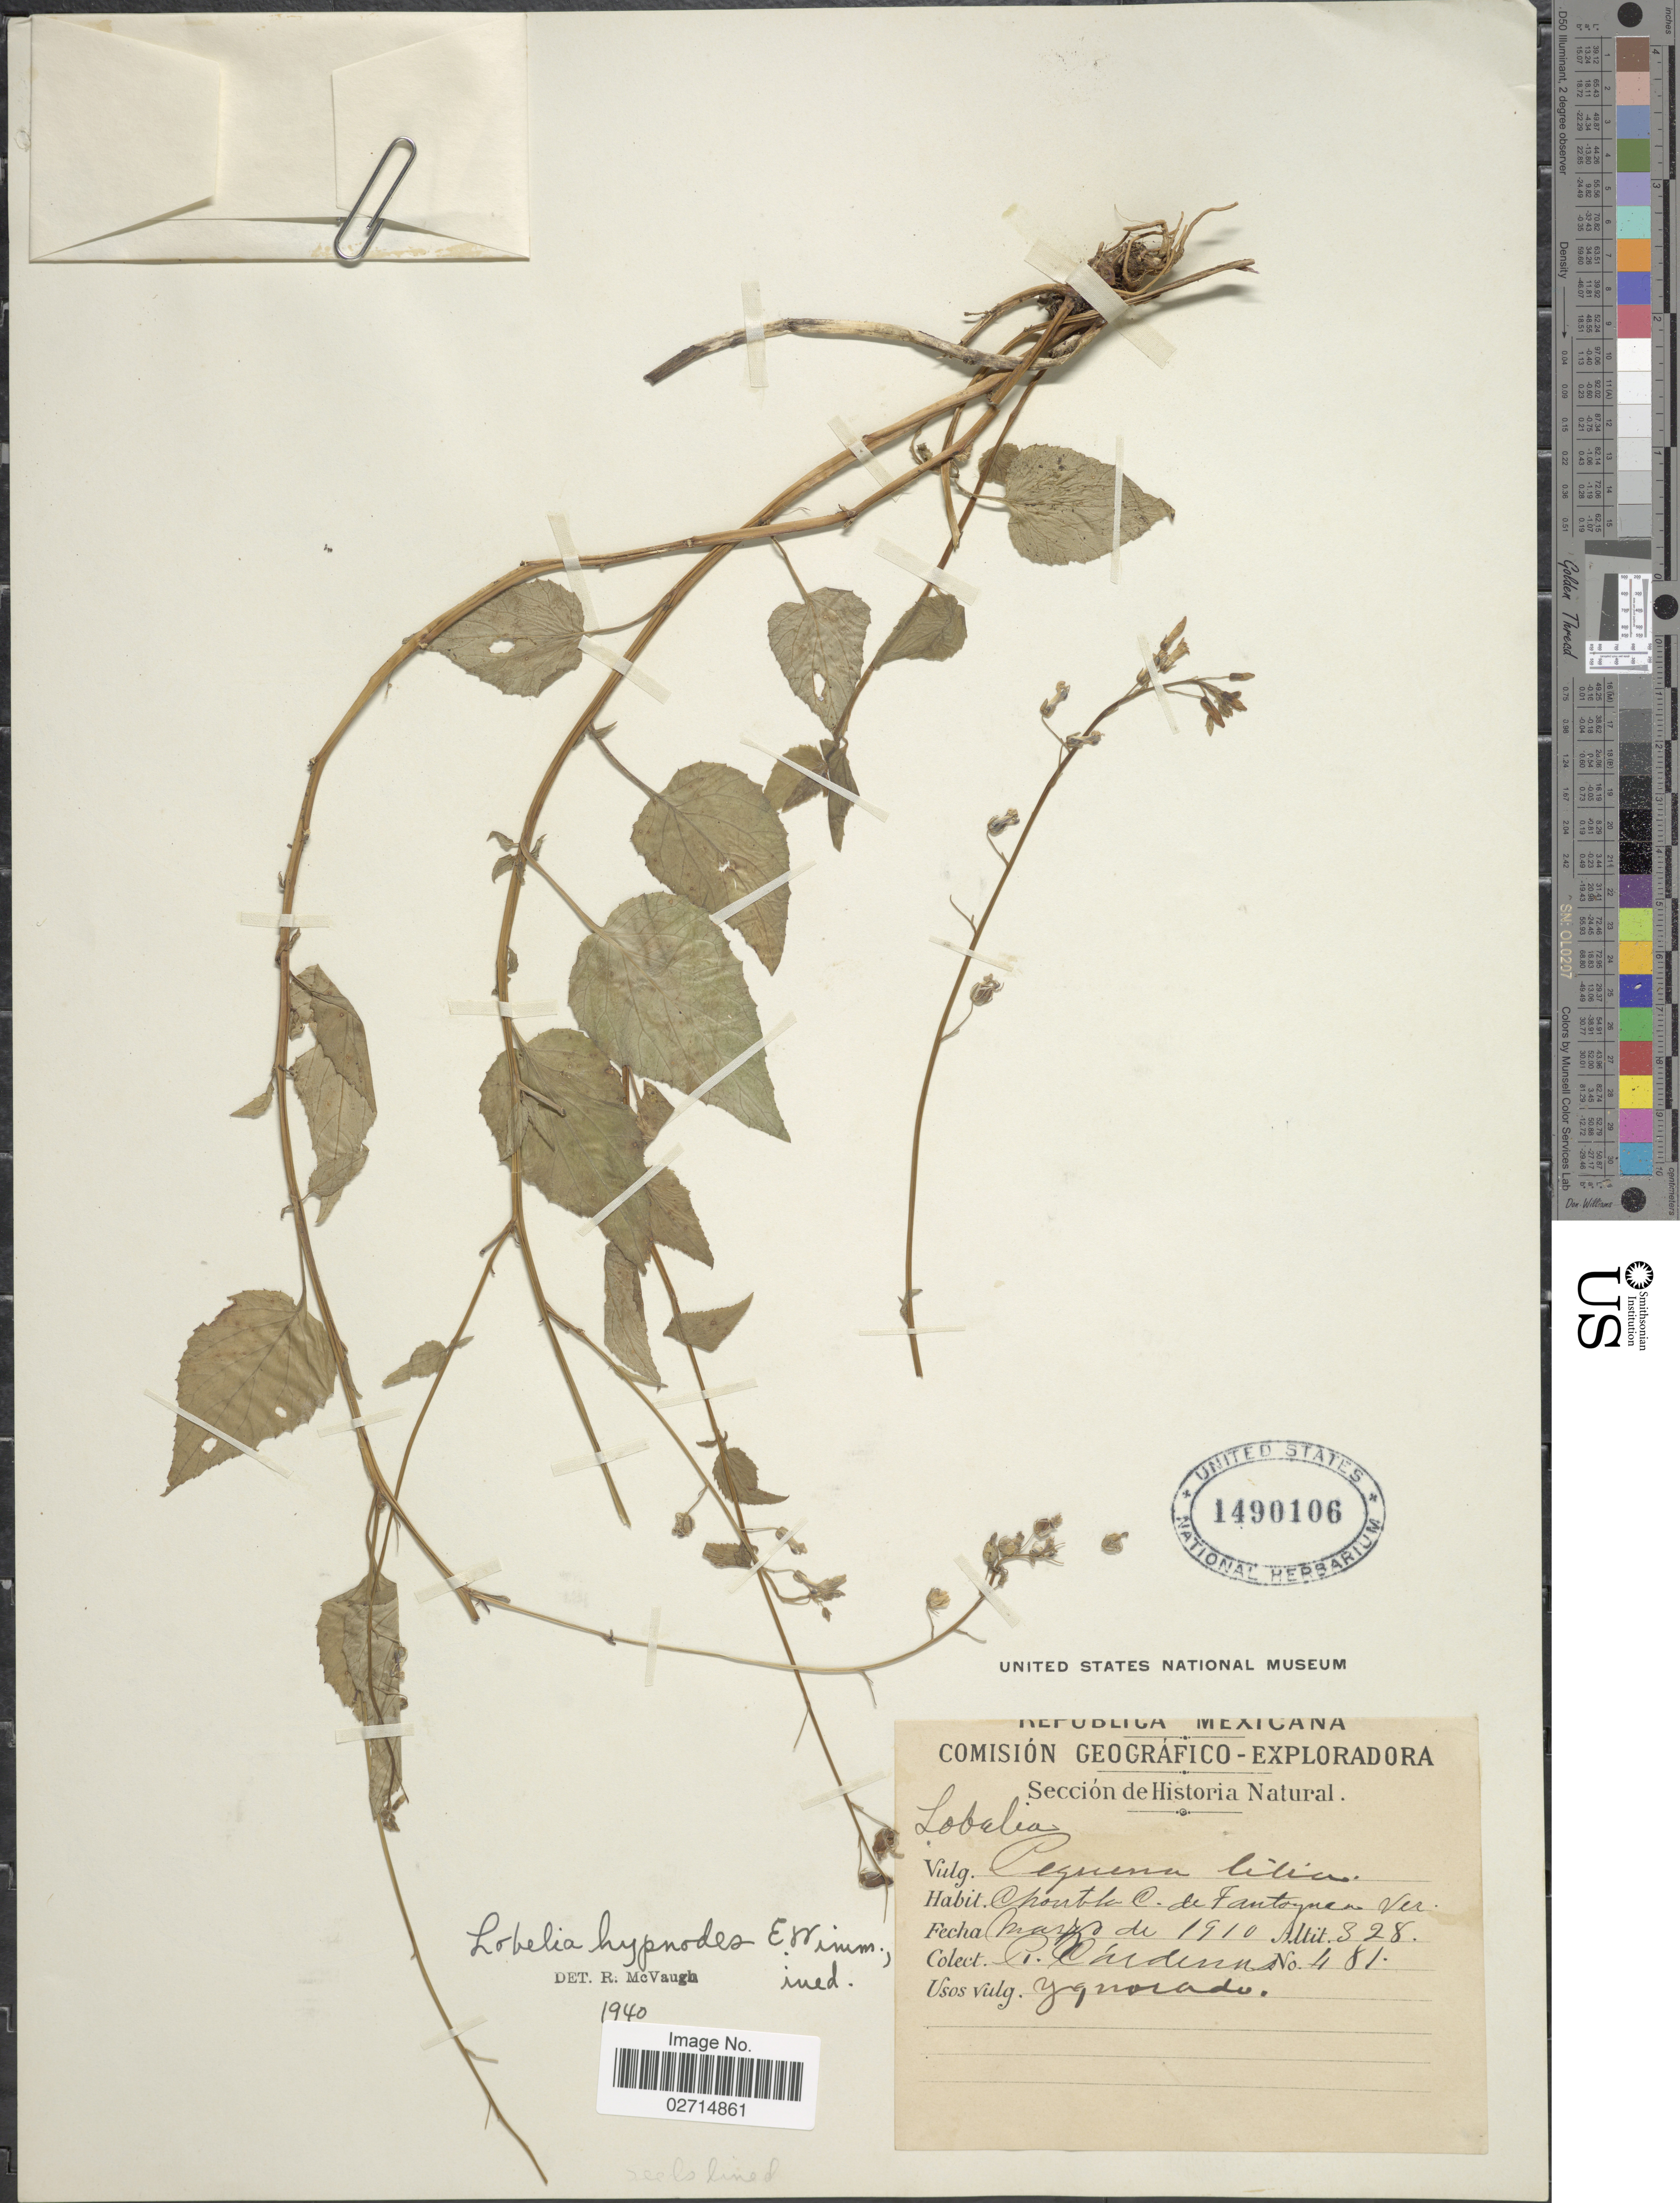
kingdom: Plantae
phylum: Tracheophyta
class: Magnoliopsida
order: Asterales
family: Campanulaceae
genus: Lobelia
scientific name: Lobelia hypnodes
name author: E. Wimm. ex McVaugh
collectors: R. Cárdenas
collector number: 481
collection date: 1910-03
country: Mexico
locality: Chontla de Tantoyuca, Ver.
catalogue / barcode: US 1490106